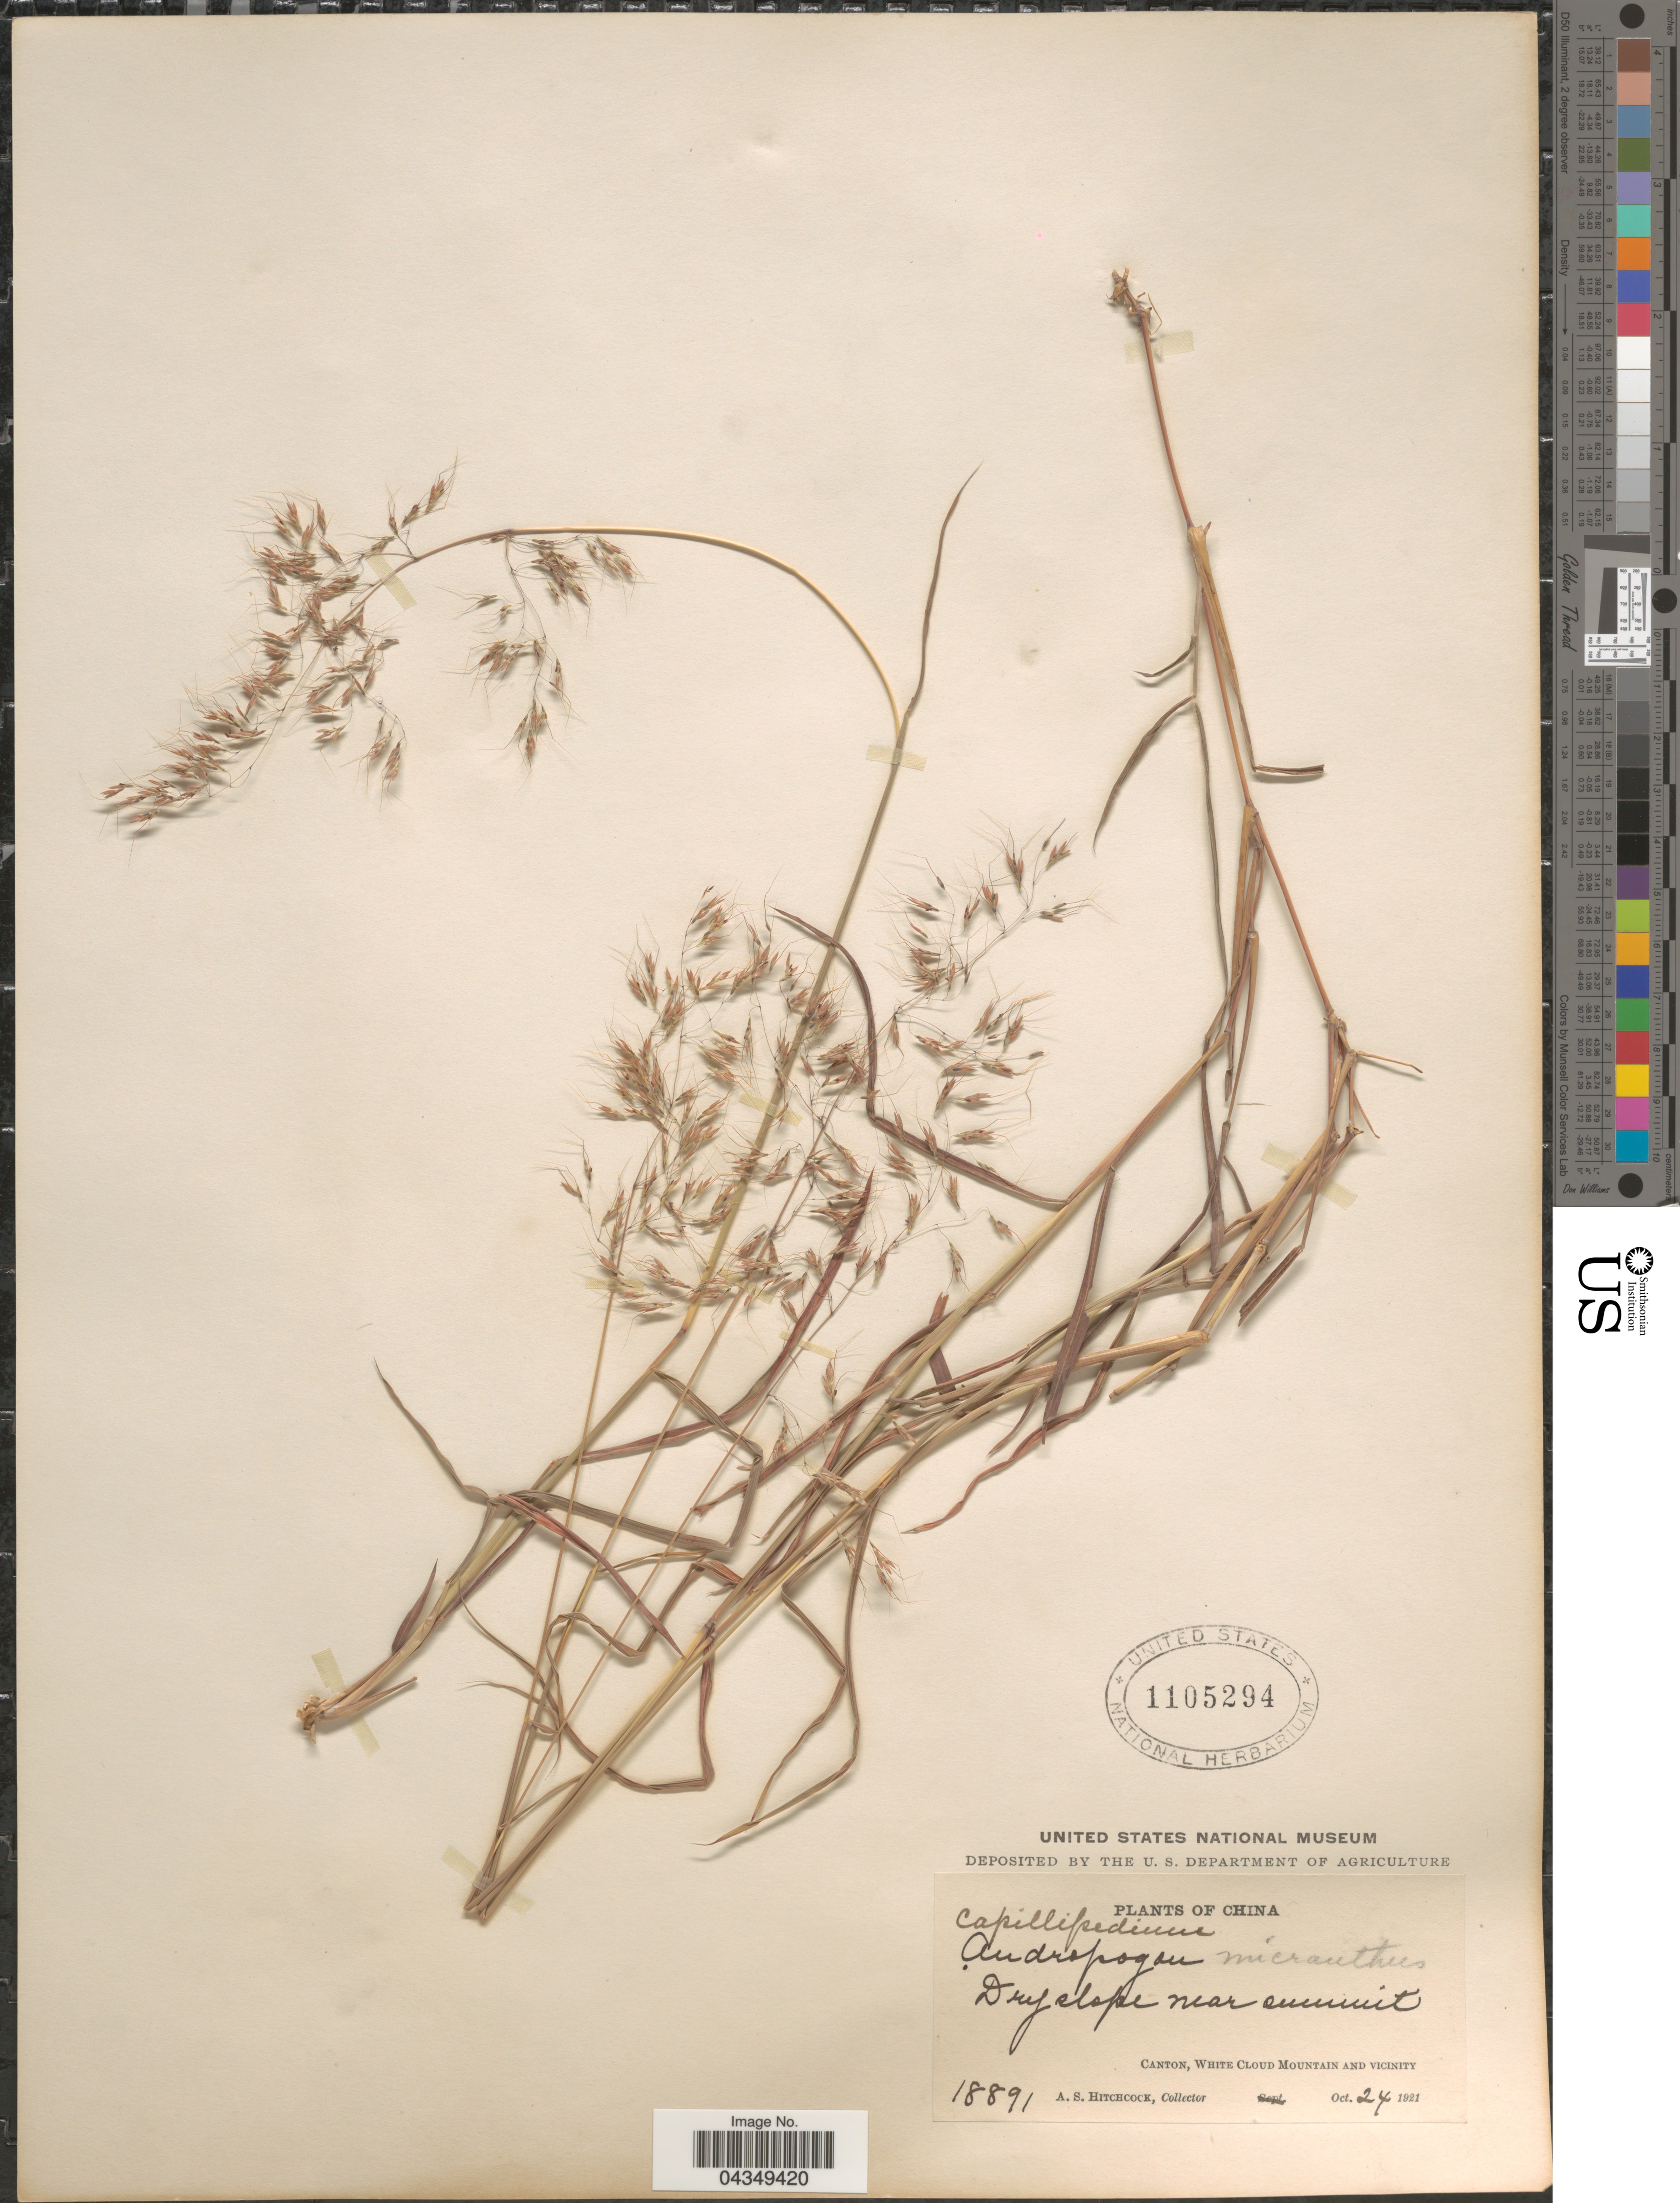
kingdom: Plantae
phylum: Tracheophyta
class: Liliopsida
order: Poales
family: Poaceae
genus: Capillipedium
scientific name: Capillipedium assimile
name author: (Steud.) A. Camus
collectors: A. S. Hitchcock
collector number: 18891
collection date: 1921-10-24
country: China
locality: Dry slope near summit. Canton, White Cloud Mountain and Vicinity.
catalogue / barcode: US 1105294